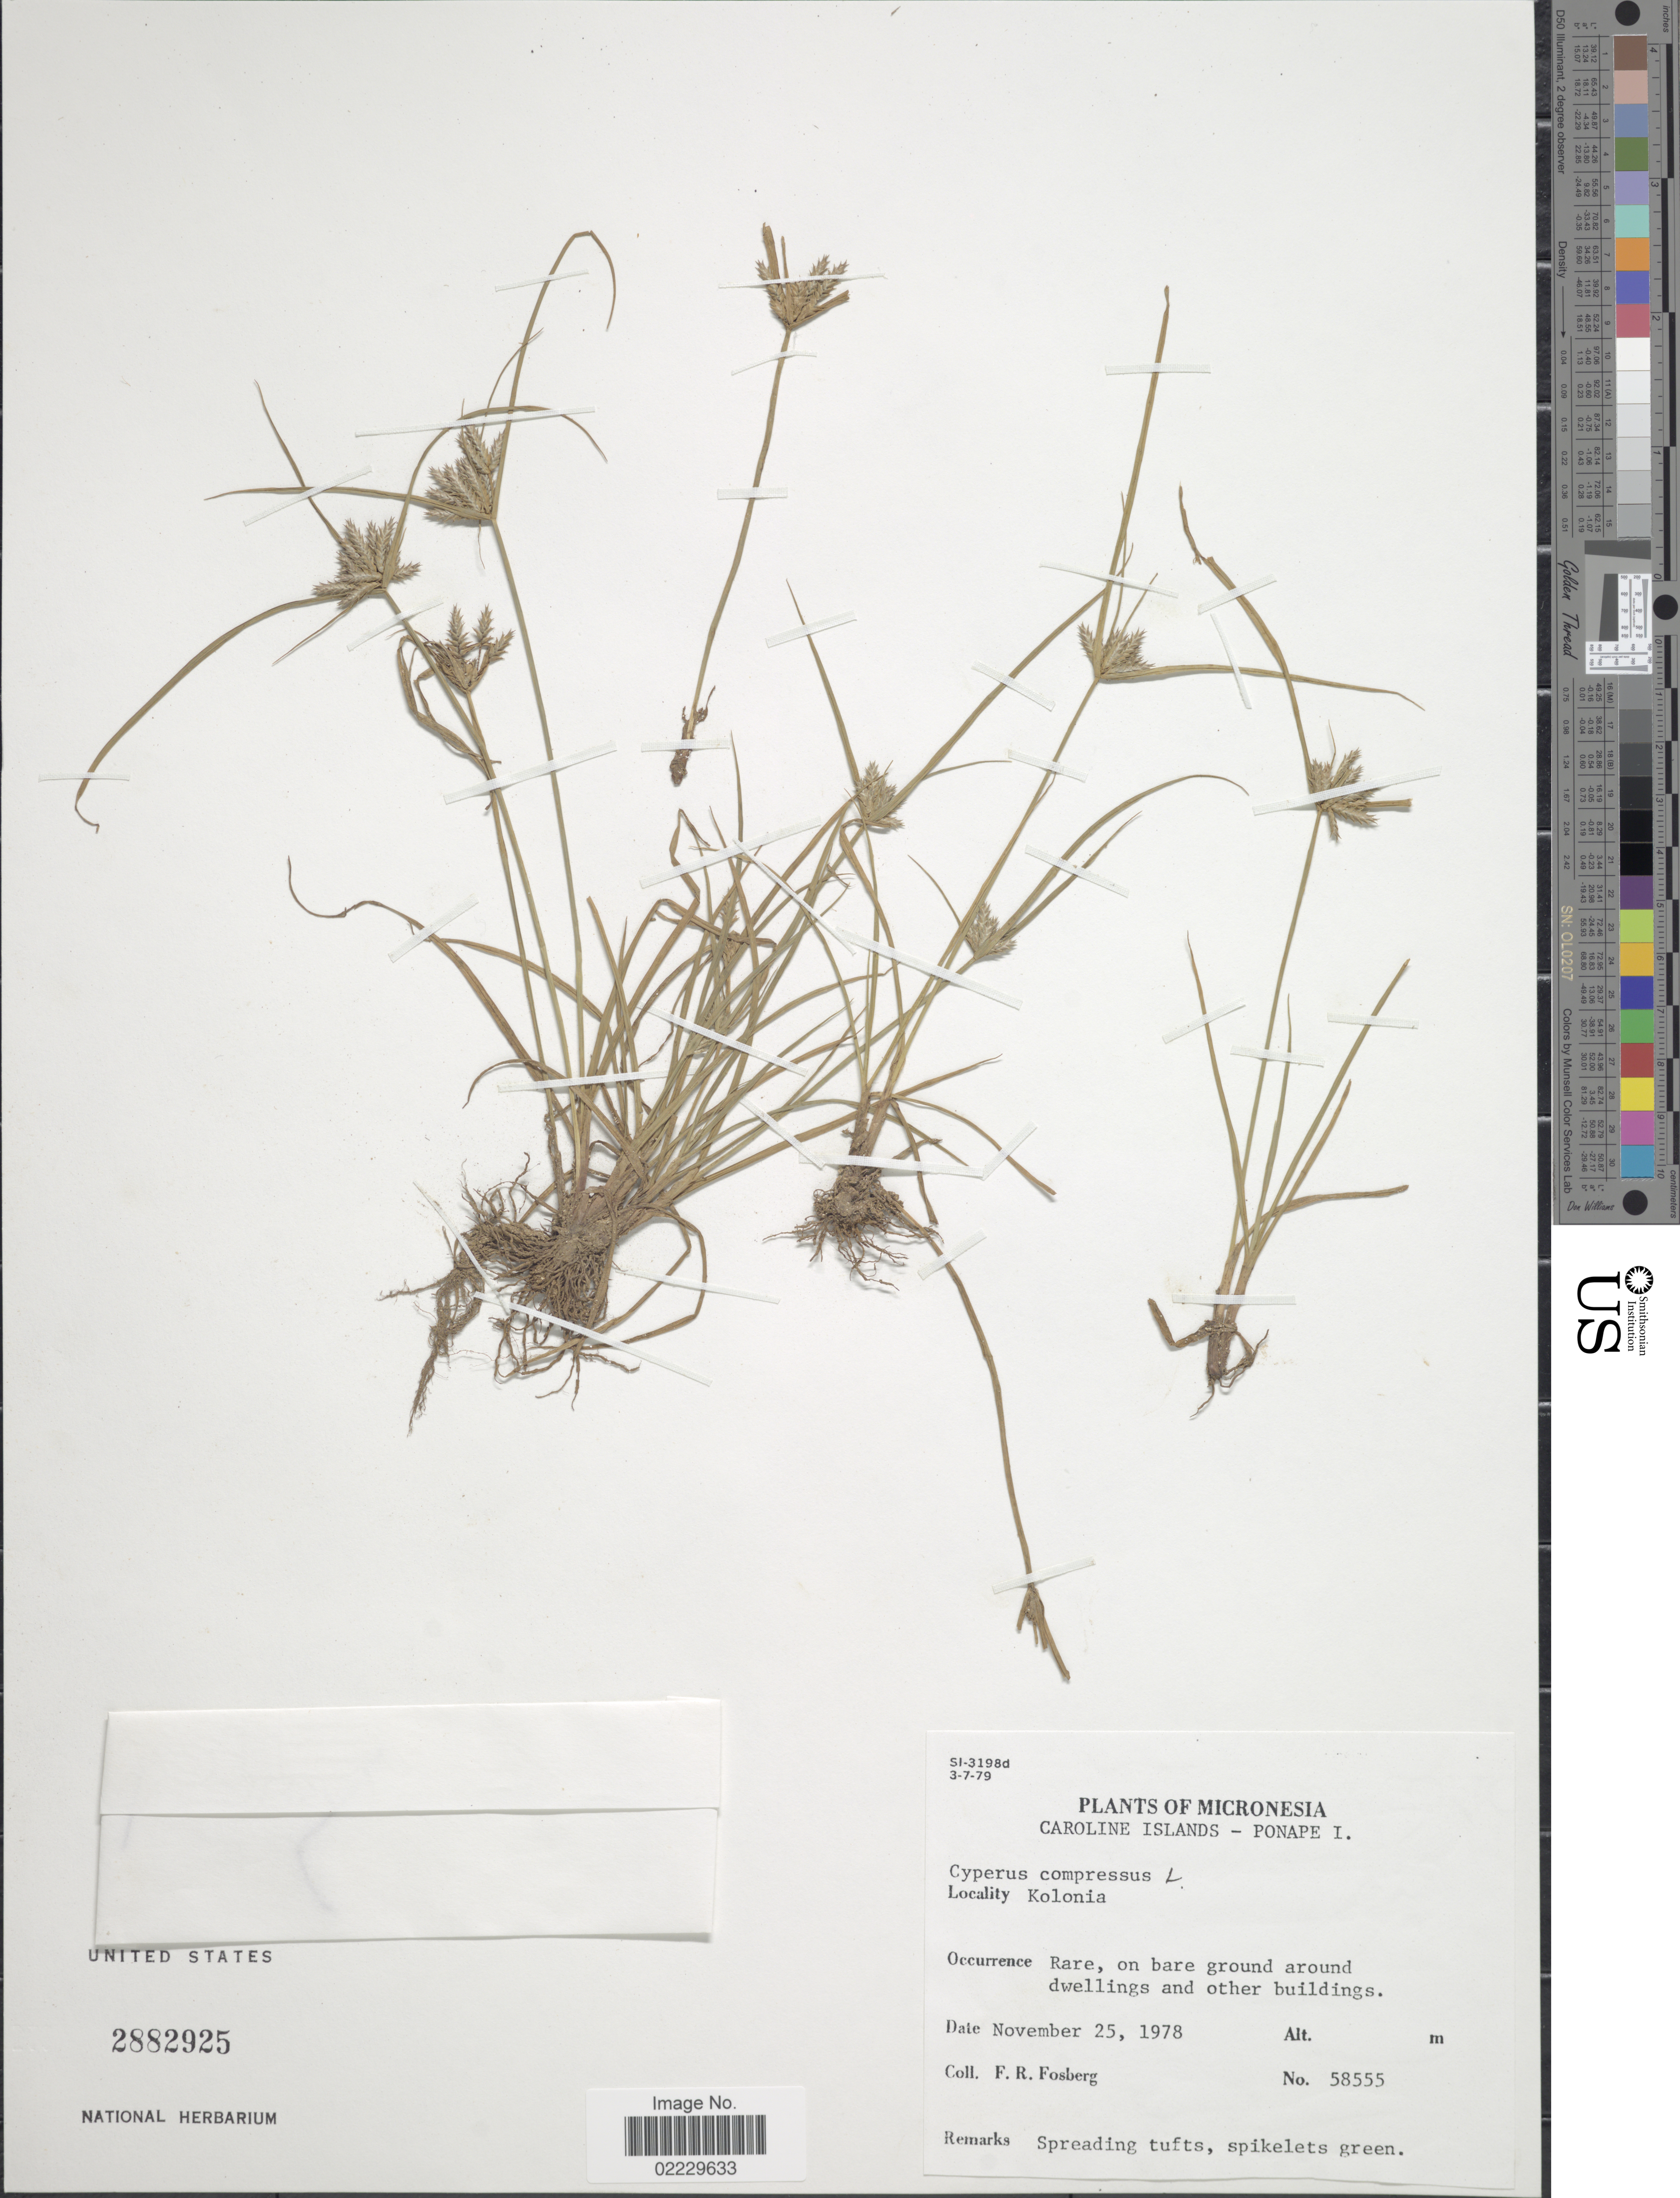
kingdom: Plantae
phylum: Tracheophyta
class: Liliopsida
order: Poales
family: Cyperaceae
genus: Cyperus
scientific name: Cyperus compressus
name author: L.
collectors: F. R. Fosberg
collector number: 58555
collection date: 1978-11-25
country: Micronesia, Federated States of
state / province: Pohnpei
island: Pohnpei [Ponape]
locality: Caroline Islands - Ponape I., Kolonia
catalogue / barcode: US 2882925